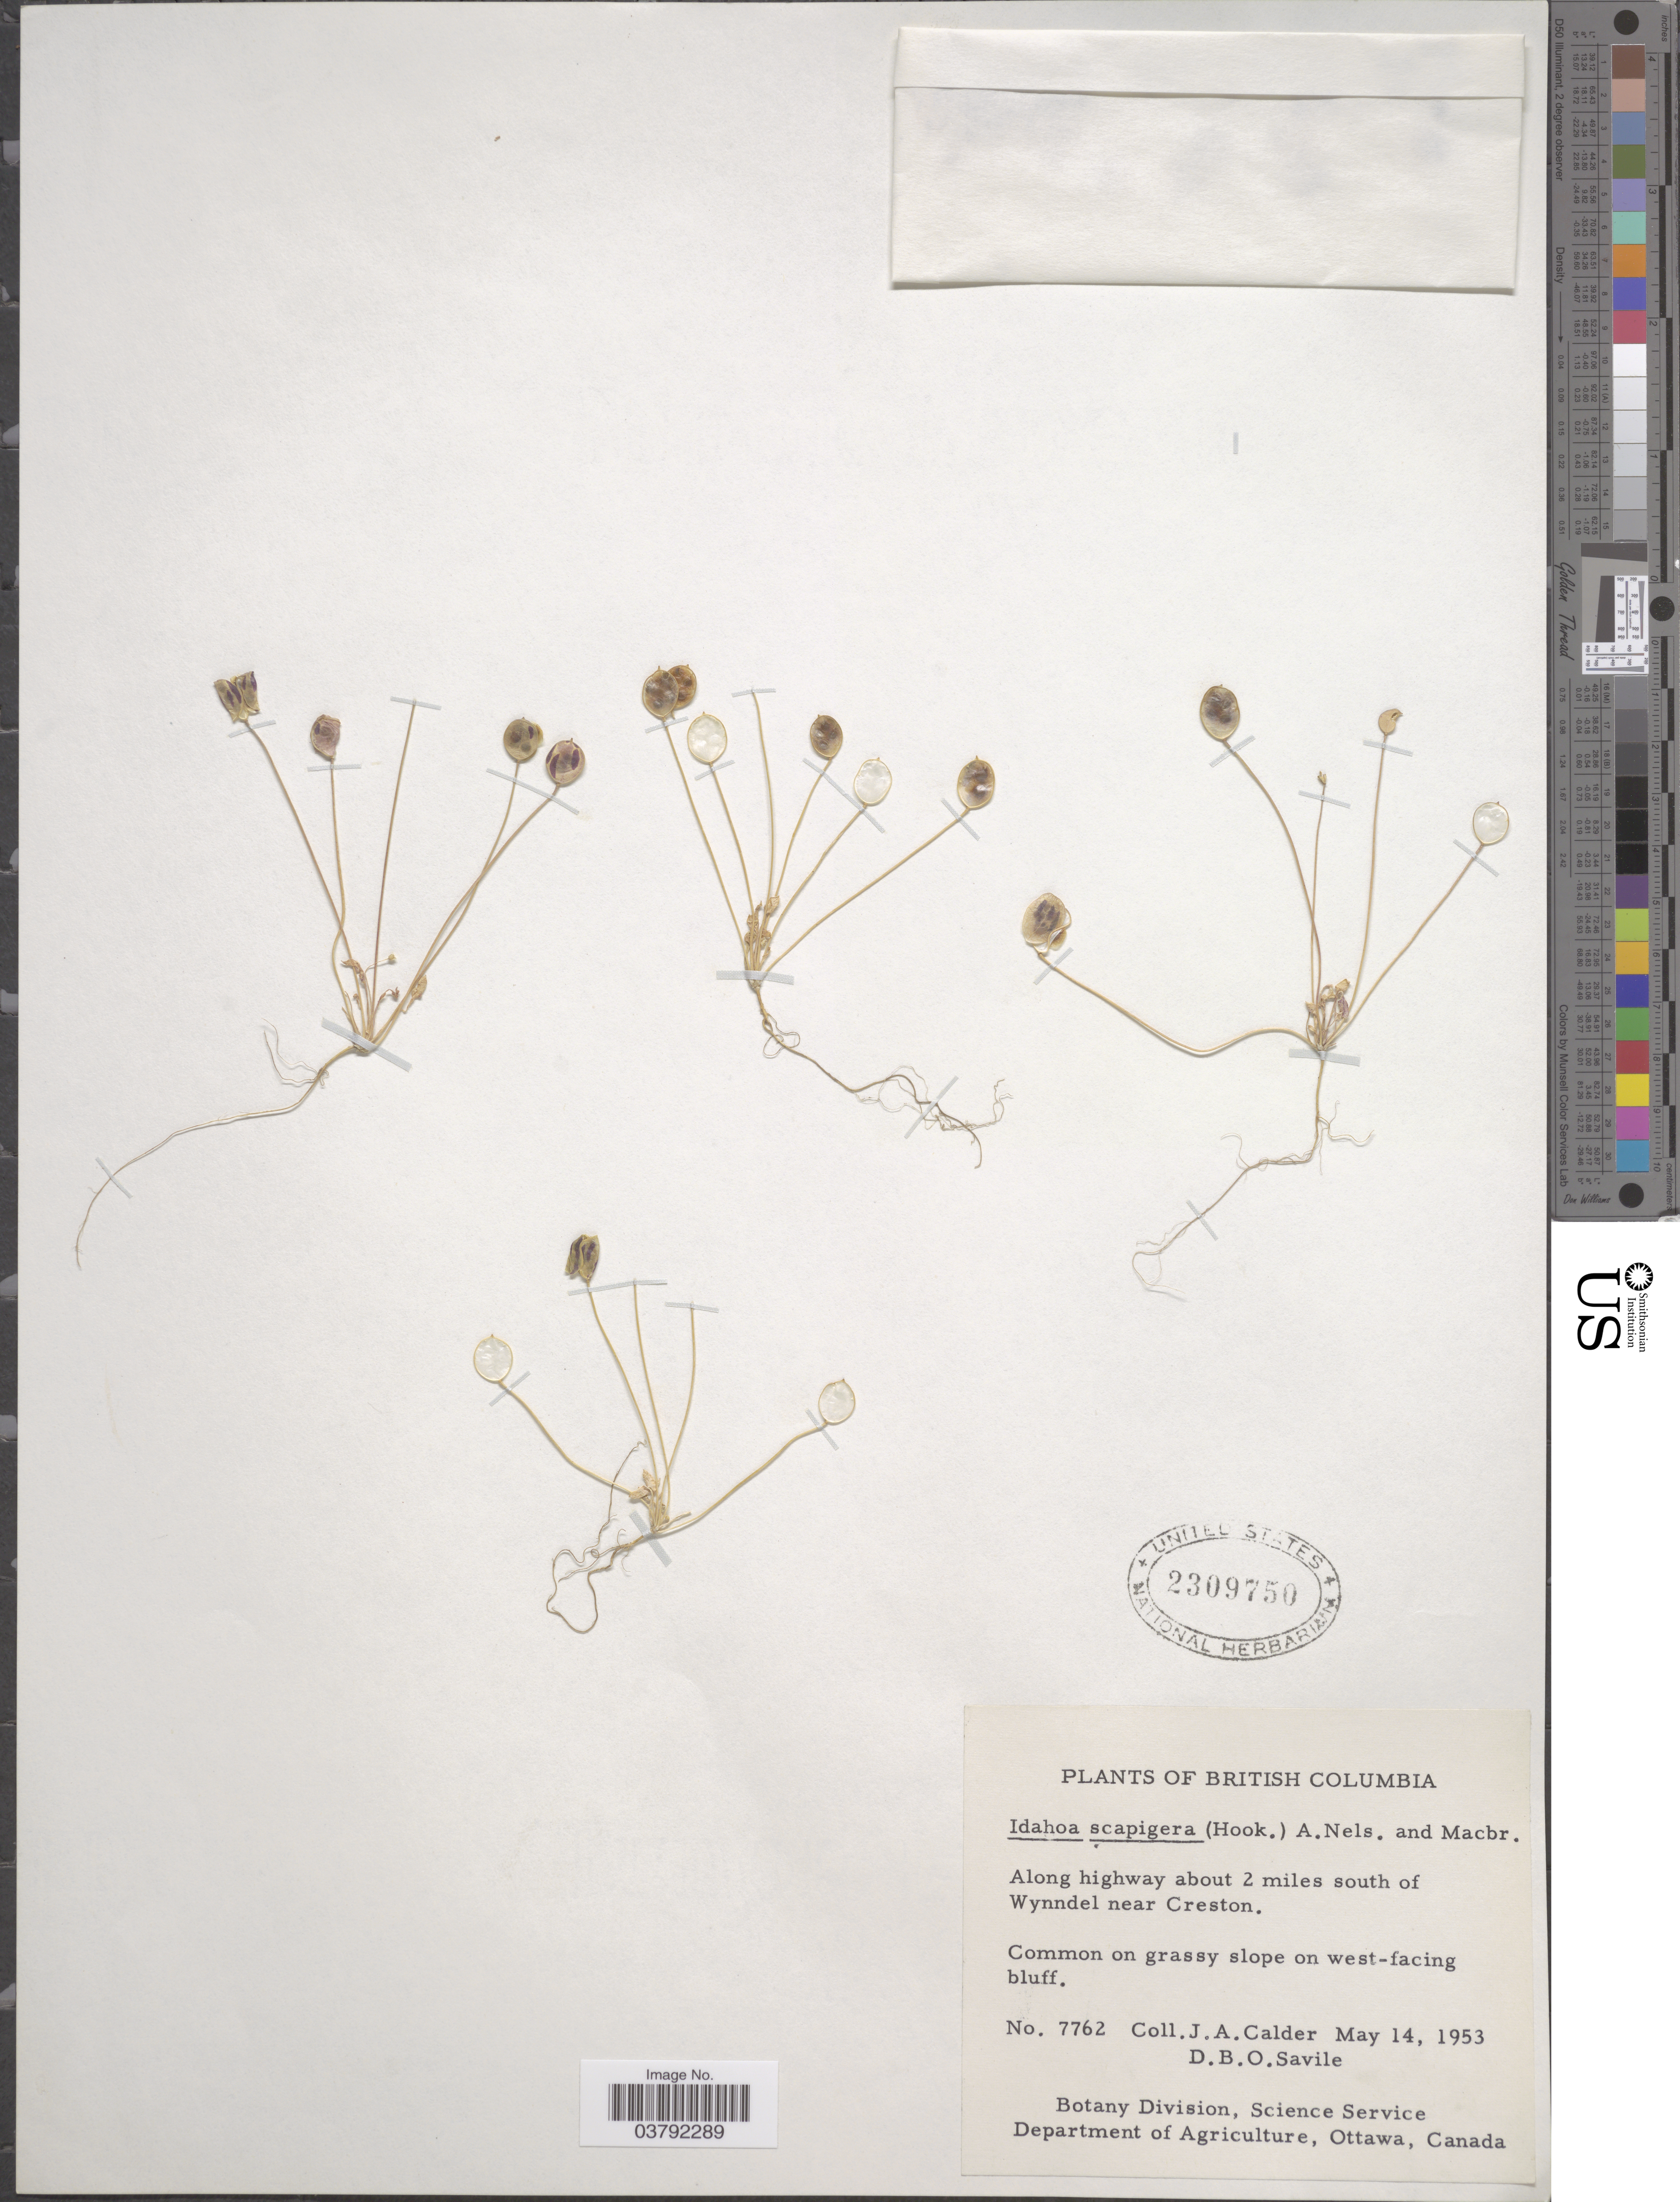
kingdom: Plantae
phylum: Tracheophyta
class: Magnoliopsida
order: Brassicales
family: Brassicaceae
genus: Idahoa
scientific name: Idahoa scapigera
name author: A. Nelson & J.F. Macbr.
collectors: J. A. Calder & D. Savile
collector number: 7762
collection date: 1953-05-14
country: Canada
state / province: British Columbia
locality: Along highway about 2 miles south of Wynndel near Creston. Common on grassy slope on west-facing bluff.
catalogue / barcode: US 2309750